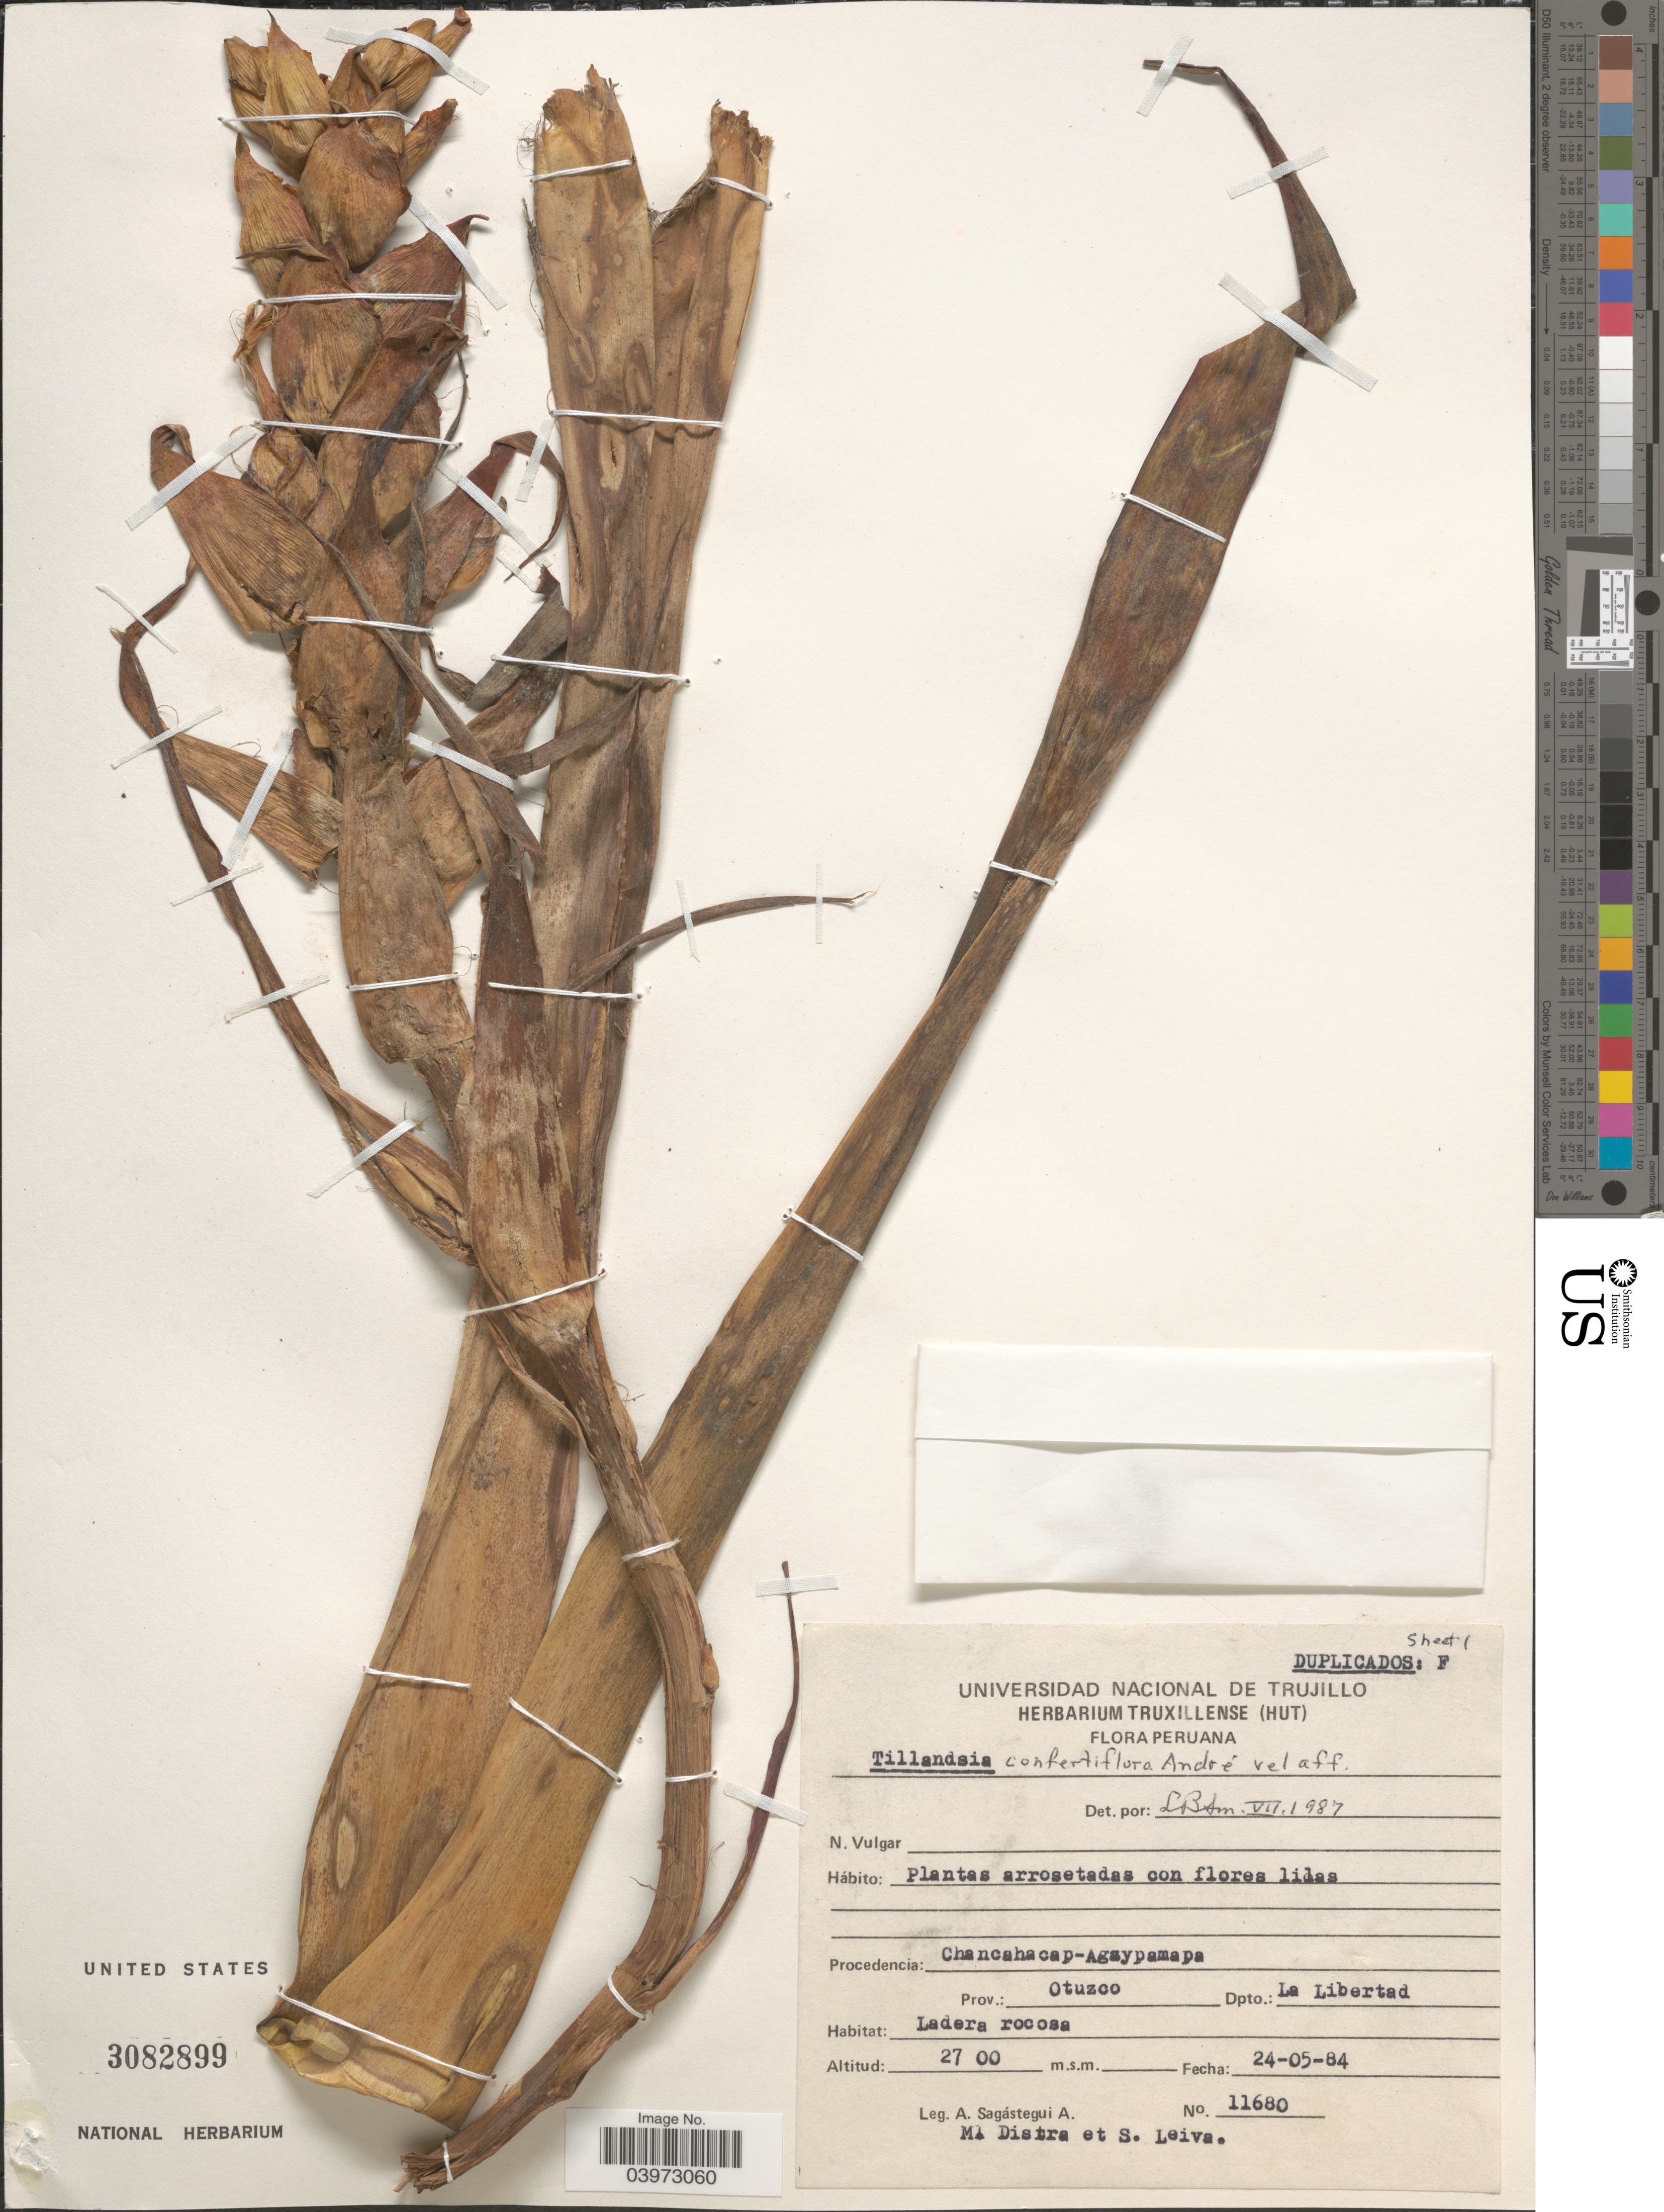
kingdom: Plantae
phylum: Tracheophyta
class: Liliopsida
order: Poales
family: Bromeliaceae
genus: Tillandsia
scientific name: Tillandsia confertiflora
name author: André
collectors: A. Sagástegui A., M. Distra & S. Leiva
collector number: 11680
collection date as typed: Transcribed d/m/y: 24/5/84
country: Peru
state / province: La Libertad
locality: Chancahacap-Agaypamapa. Prov.: Otuzco. Dpto.: La Libertad.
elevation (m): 2700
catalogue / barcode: US 3082899